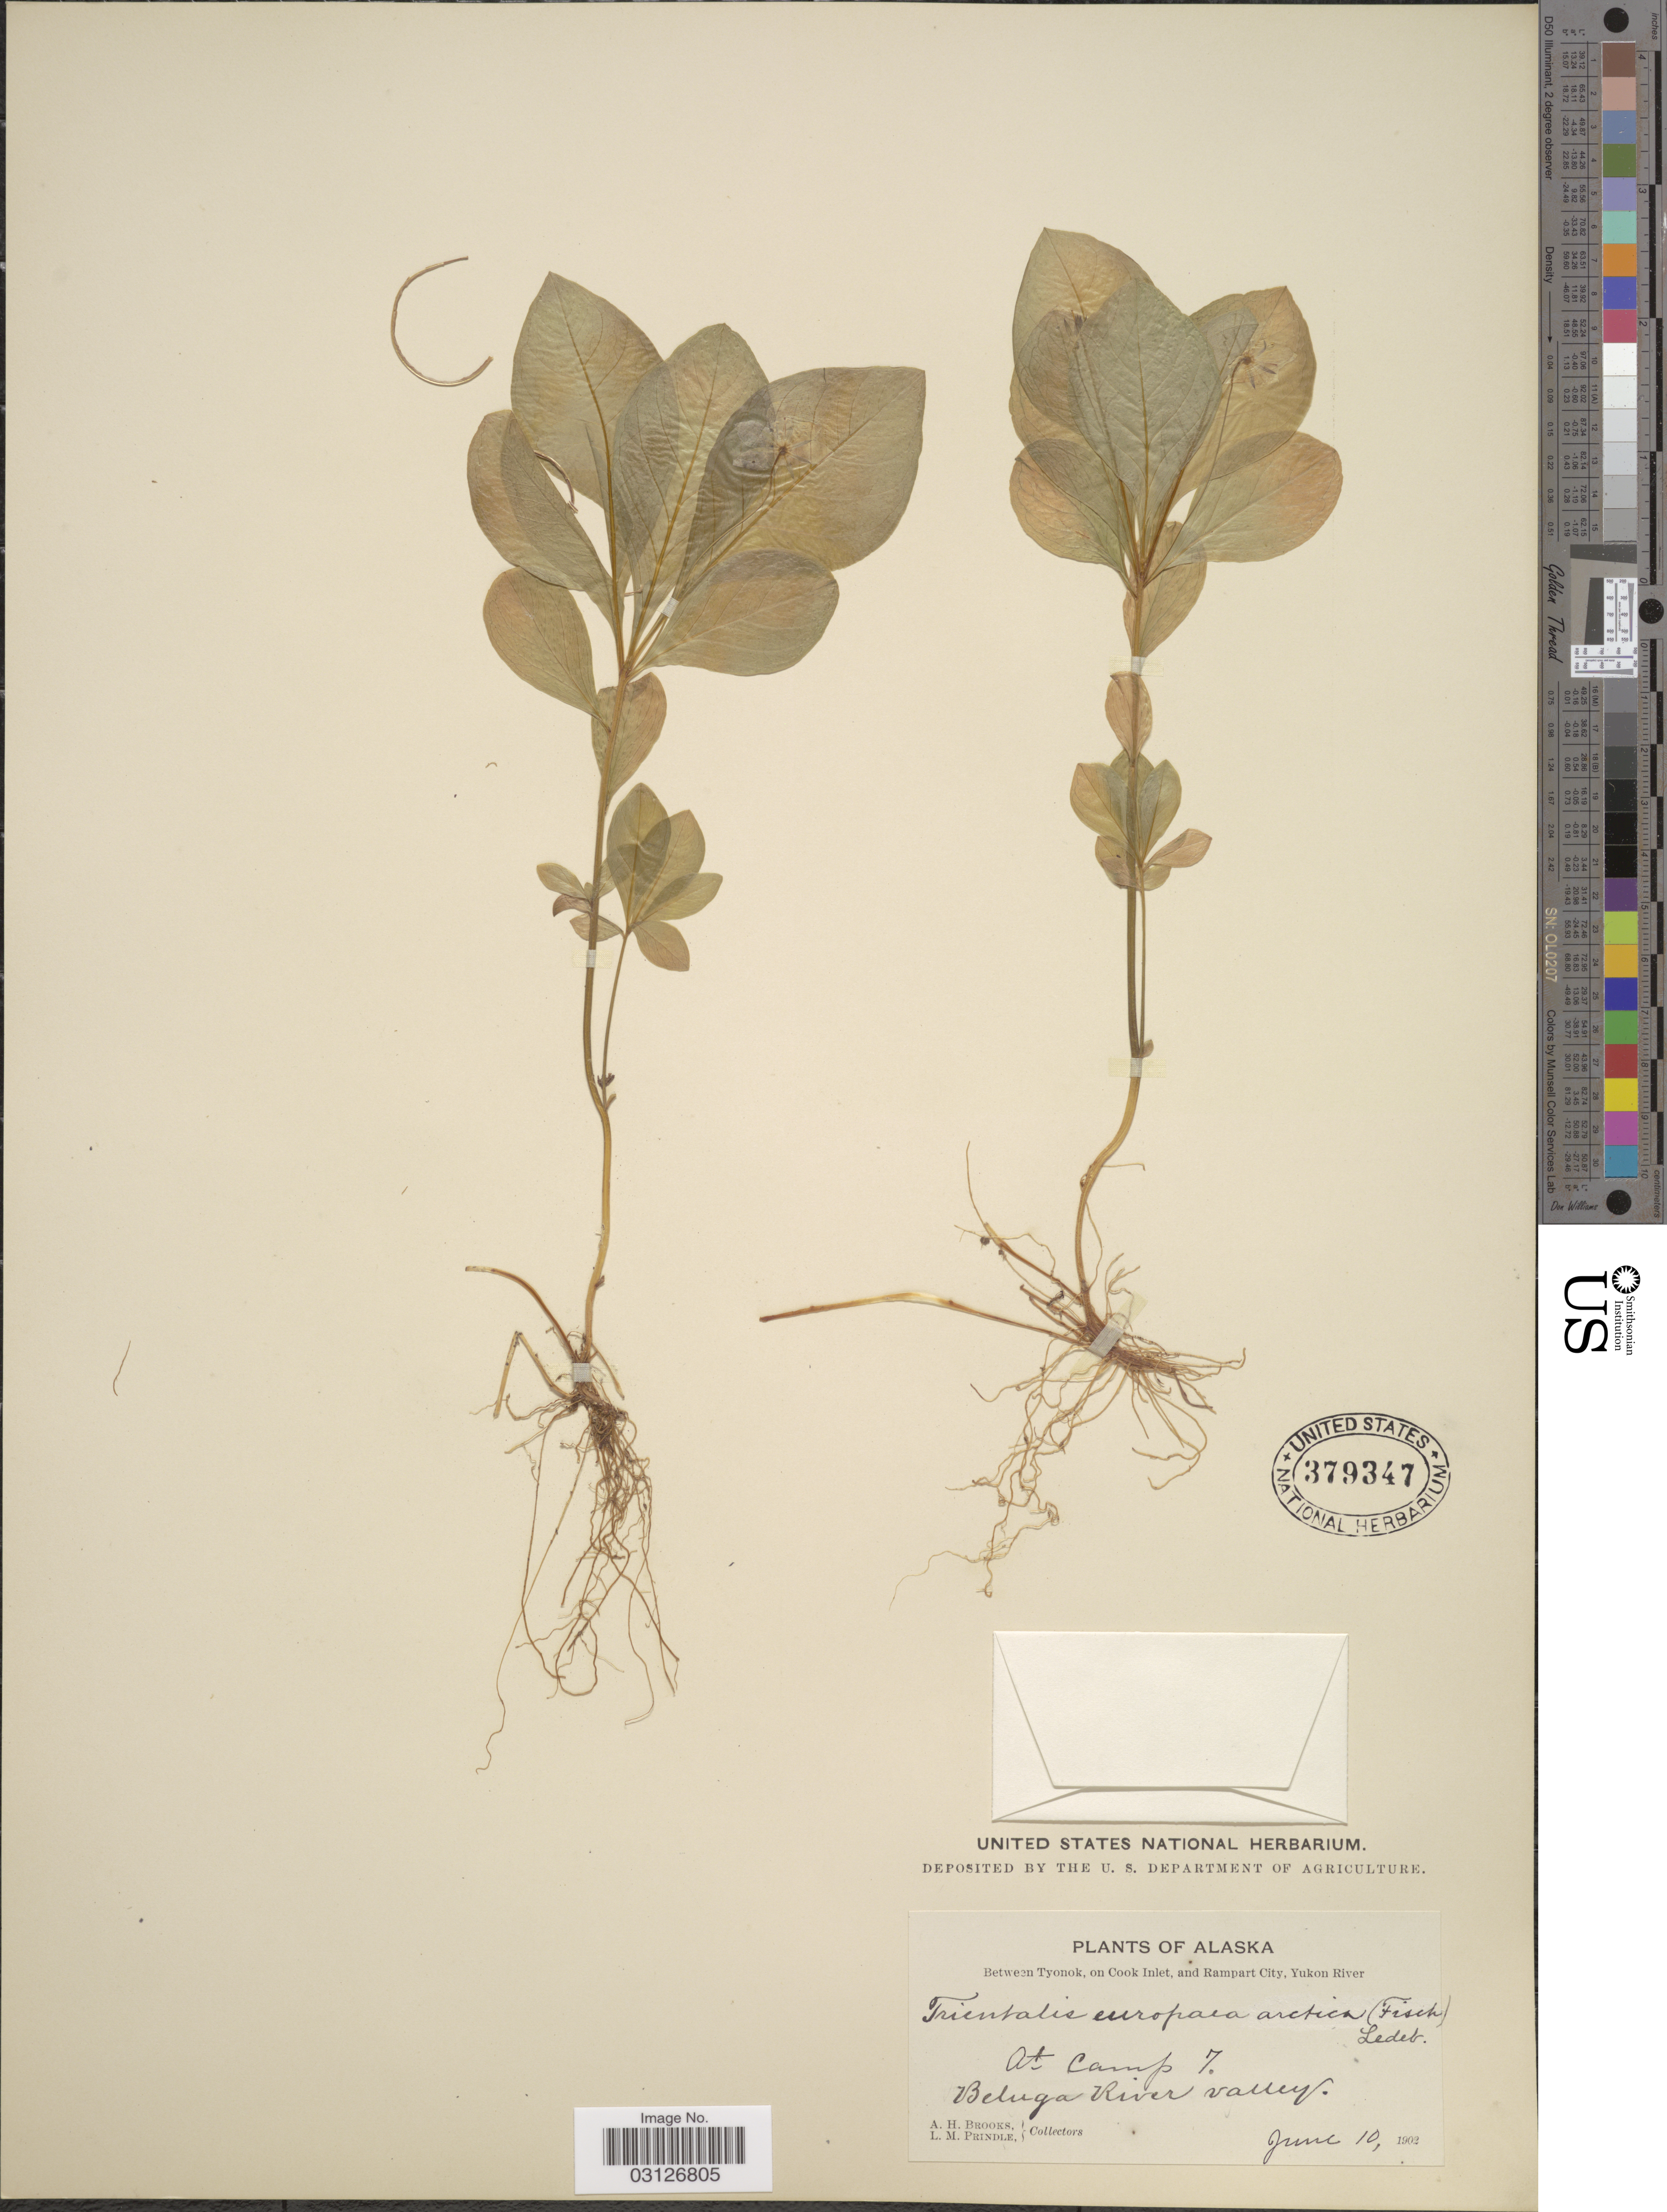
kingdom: Plantae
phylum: Tracheophyta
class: Magnoliopsida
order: Ericales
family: Primulaceae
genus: Trientalis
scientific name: Trientalis europaea subsp. arctica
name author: (Fisch. ex Hook.) Hultén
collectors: A. Brooks & L. Prindle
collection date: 1902-06-10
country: United States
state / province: Alaska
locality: Between Tyonok, on Cook Inlet, and Rampart City, Yukon River. At Camp 7. Beluga River valley.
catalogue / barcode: US 379347